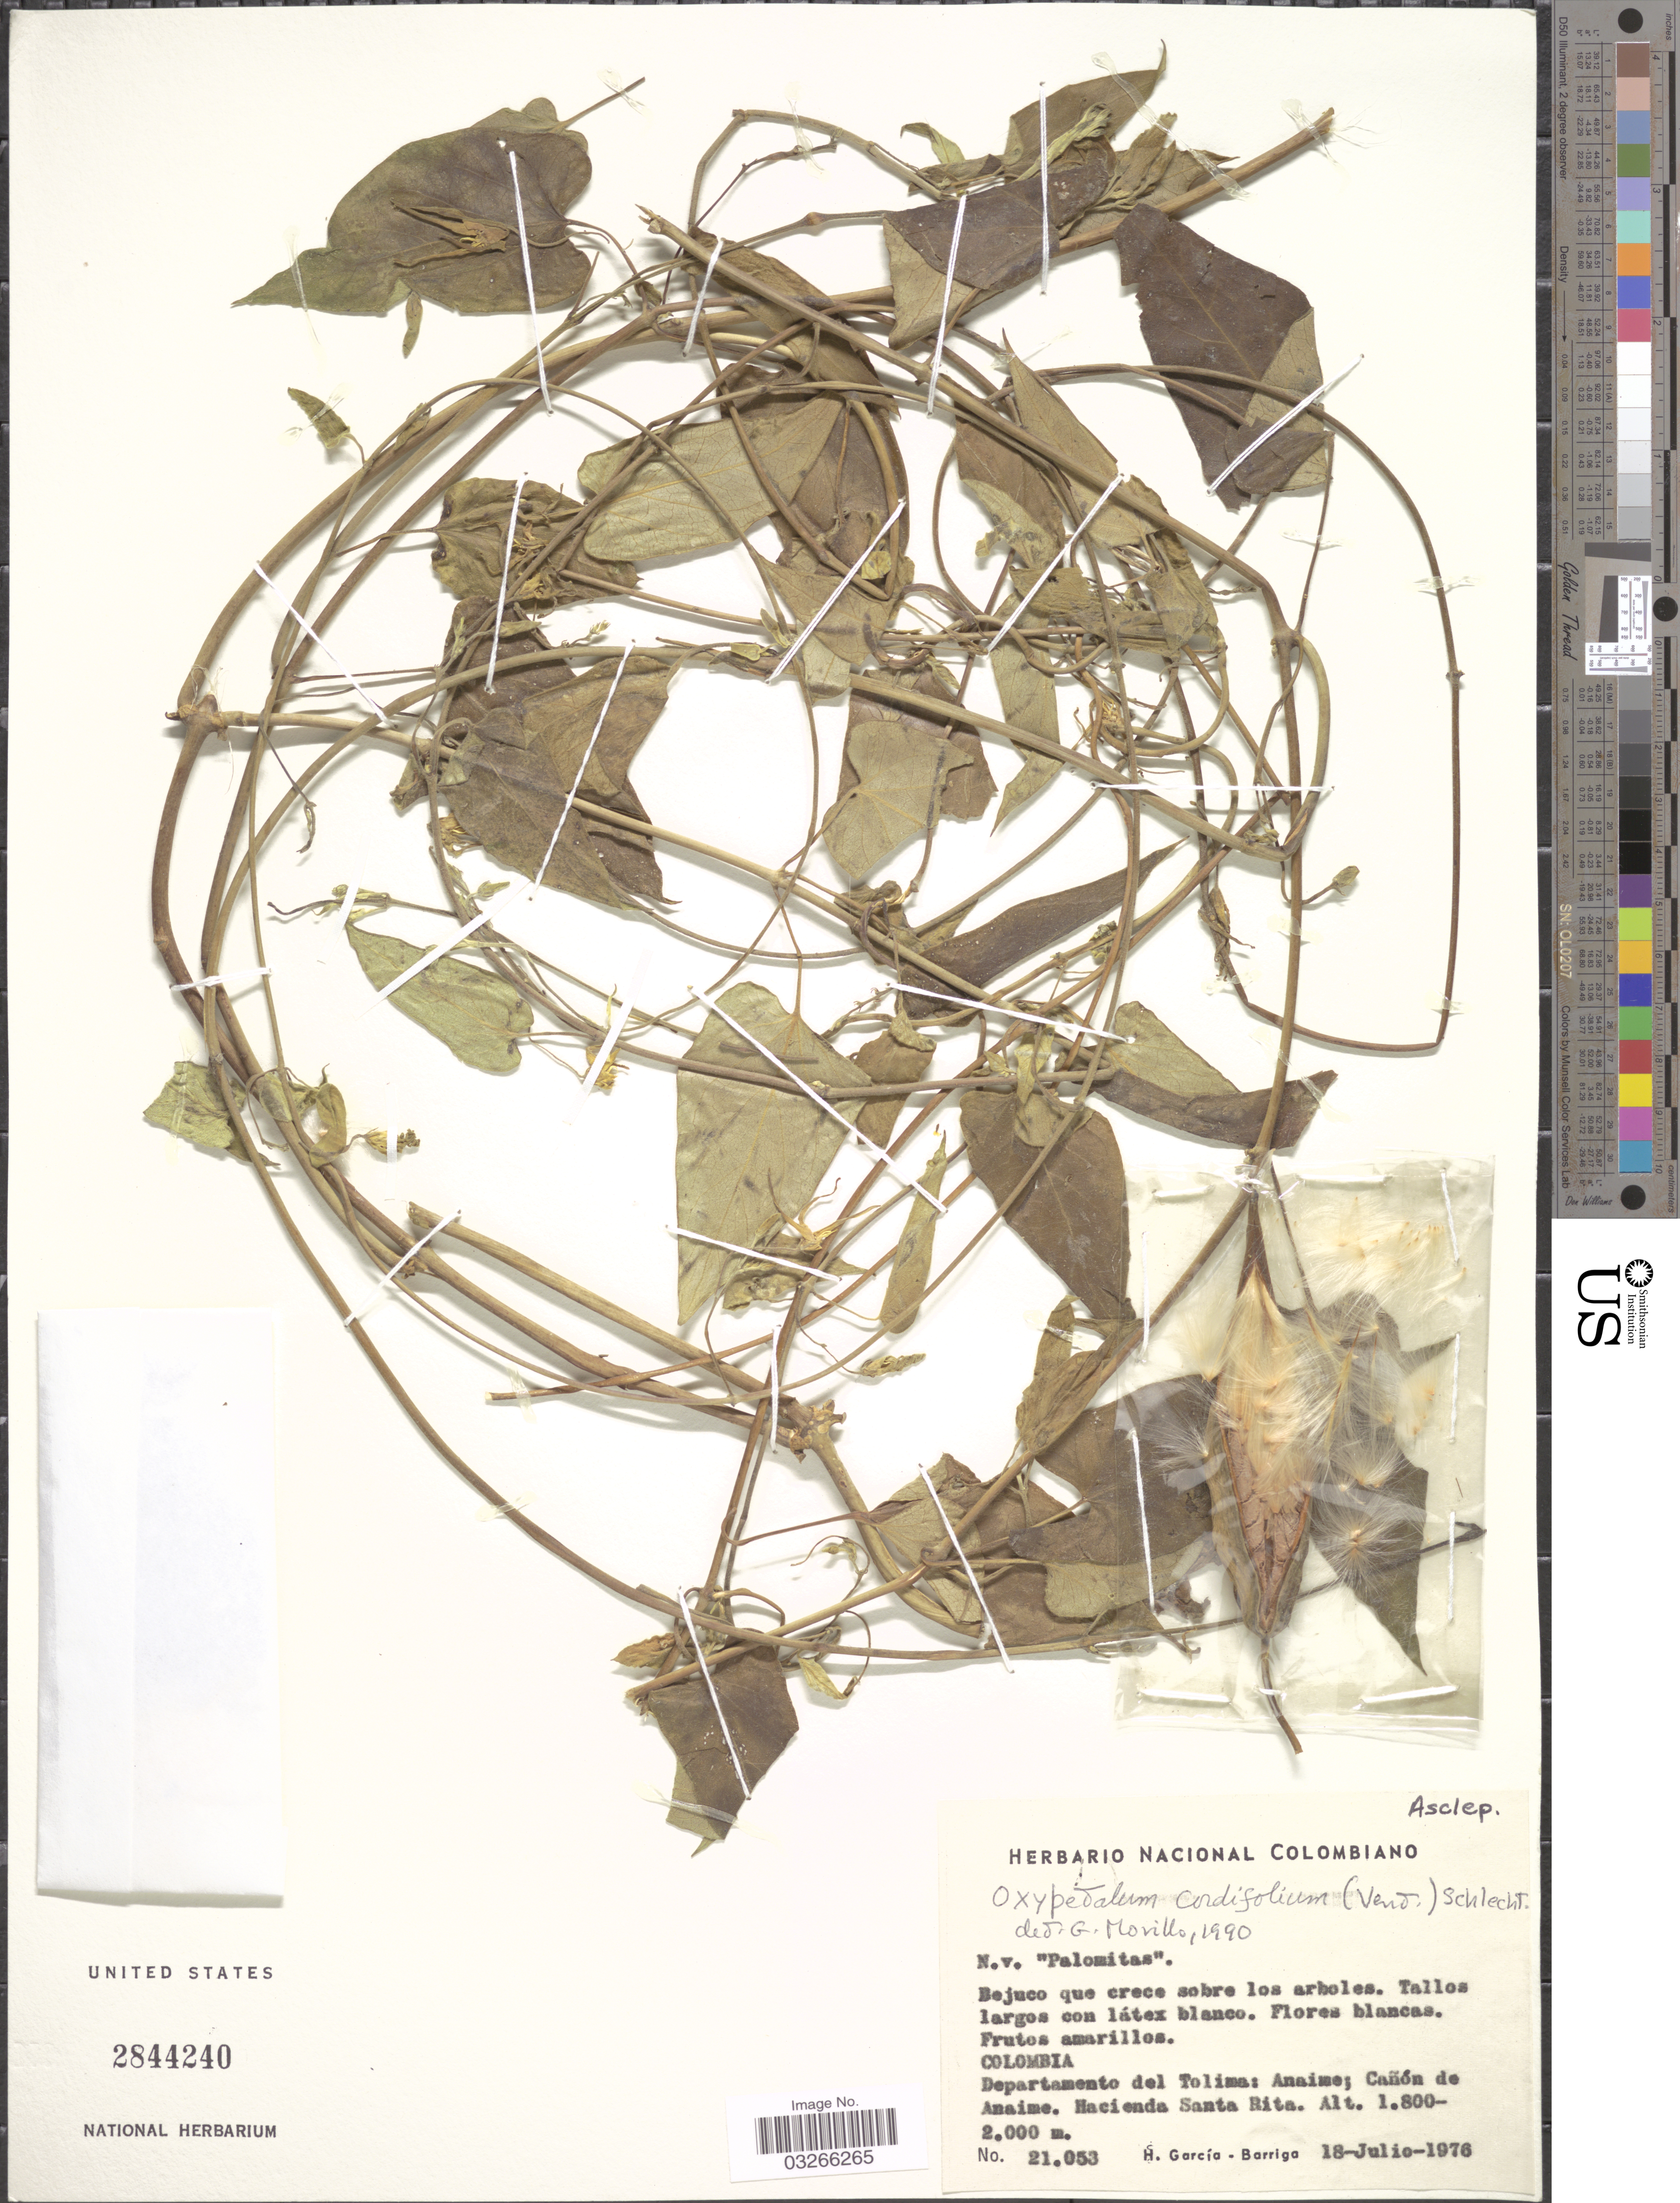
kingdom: Plantae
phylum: Tracheophyta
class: Magnoliopsida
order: Gentianales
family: Apocynaceae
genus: Oxypetalum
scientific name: Oxypetalum cordifolium subsp. cordifolium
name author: (Vent.) Schltr.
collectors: H. García Barriga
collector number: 21053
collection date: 1976-07-18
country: Colombia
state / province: Tolima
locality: Departamento del Tolima: Anaime; Cañon de Anaime. Hacienda Santa Rita.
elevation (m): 1800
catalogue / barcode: US 2844240